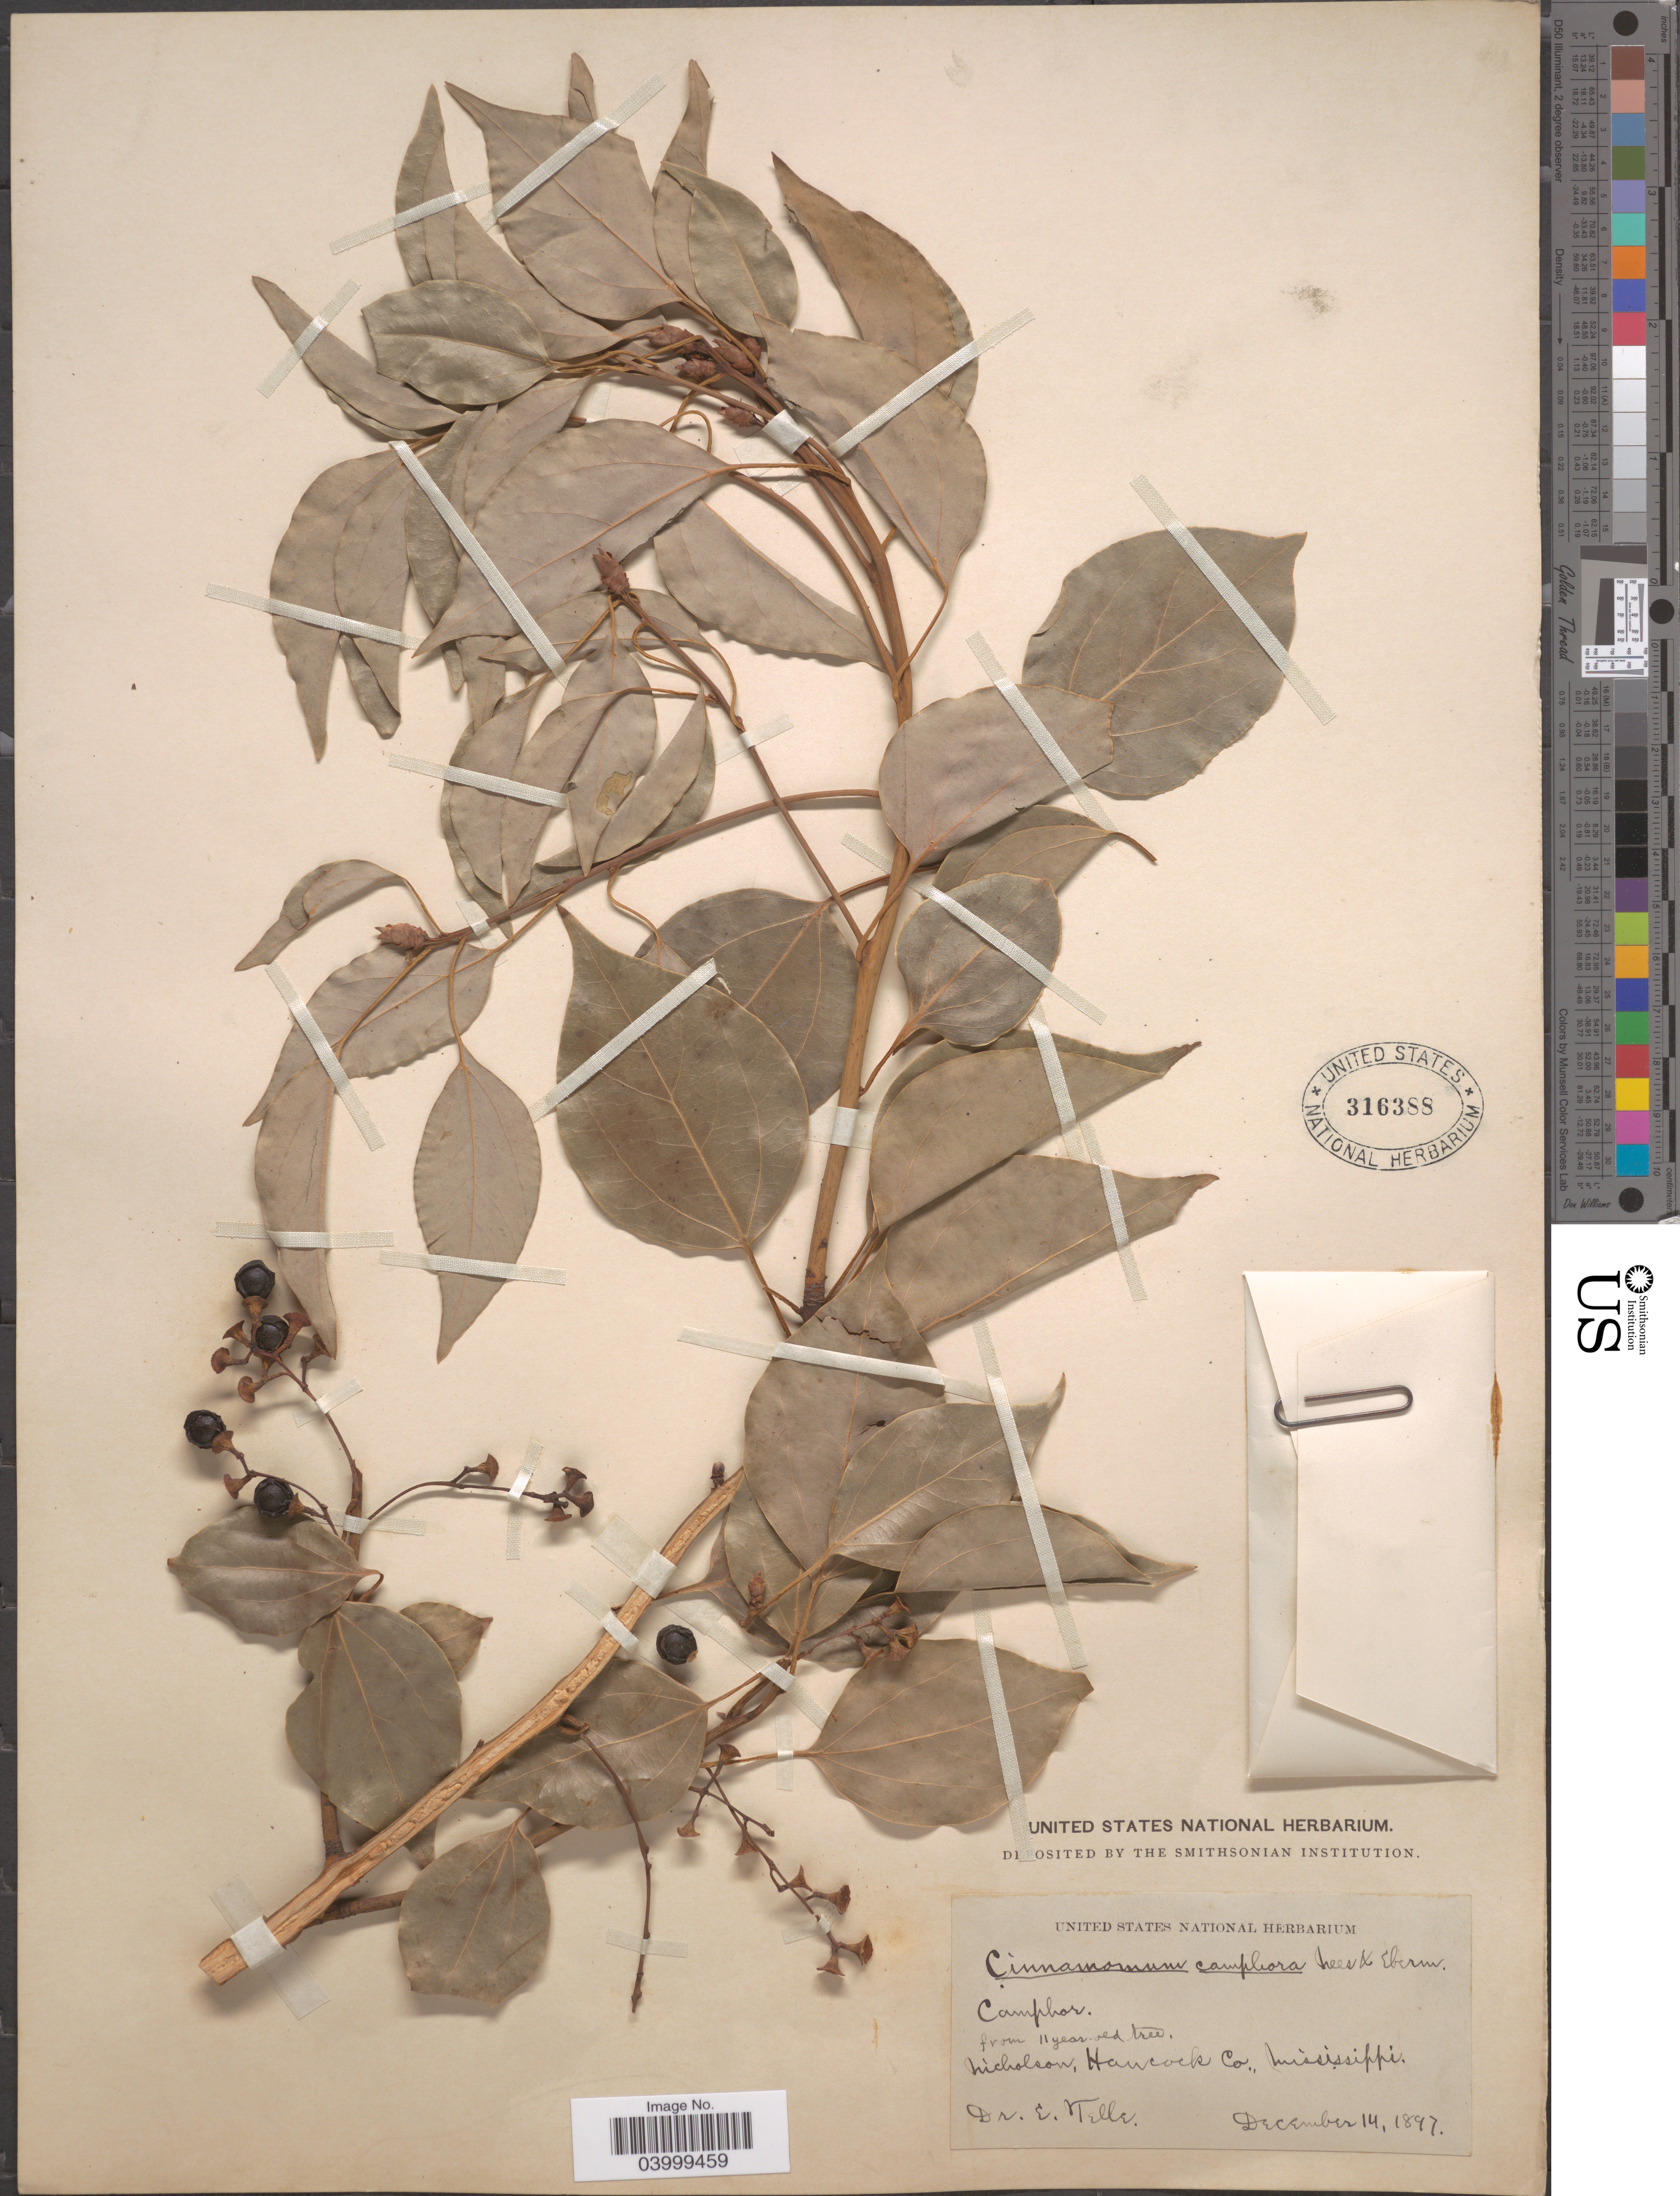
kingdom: Plantae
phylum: Tracheophyta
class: Magnoliopsida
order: Laurales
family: Lauraceae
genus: Cinnamomum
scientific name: Cinnamomum camphora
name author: (L.) J. Presl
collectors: E. Teller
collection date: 1897-12-14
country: United States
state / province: Mississippi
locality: Nicholson, Hancock Co.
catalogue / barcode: US 316388